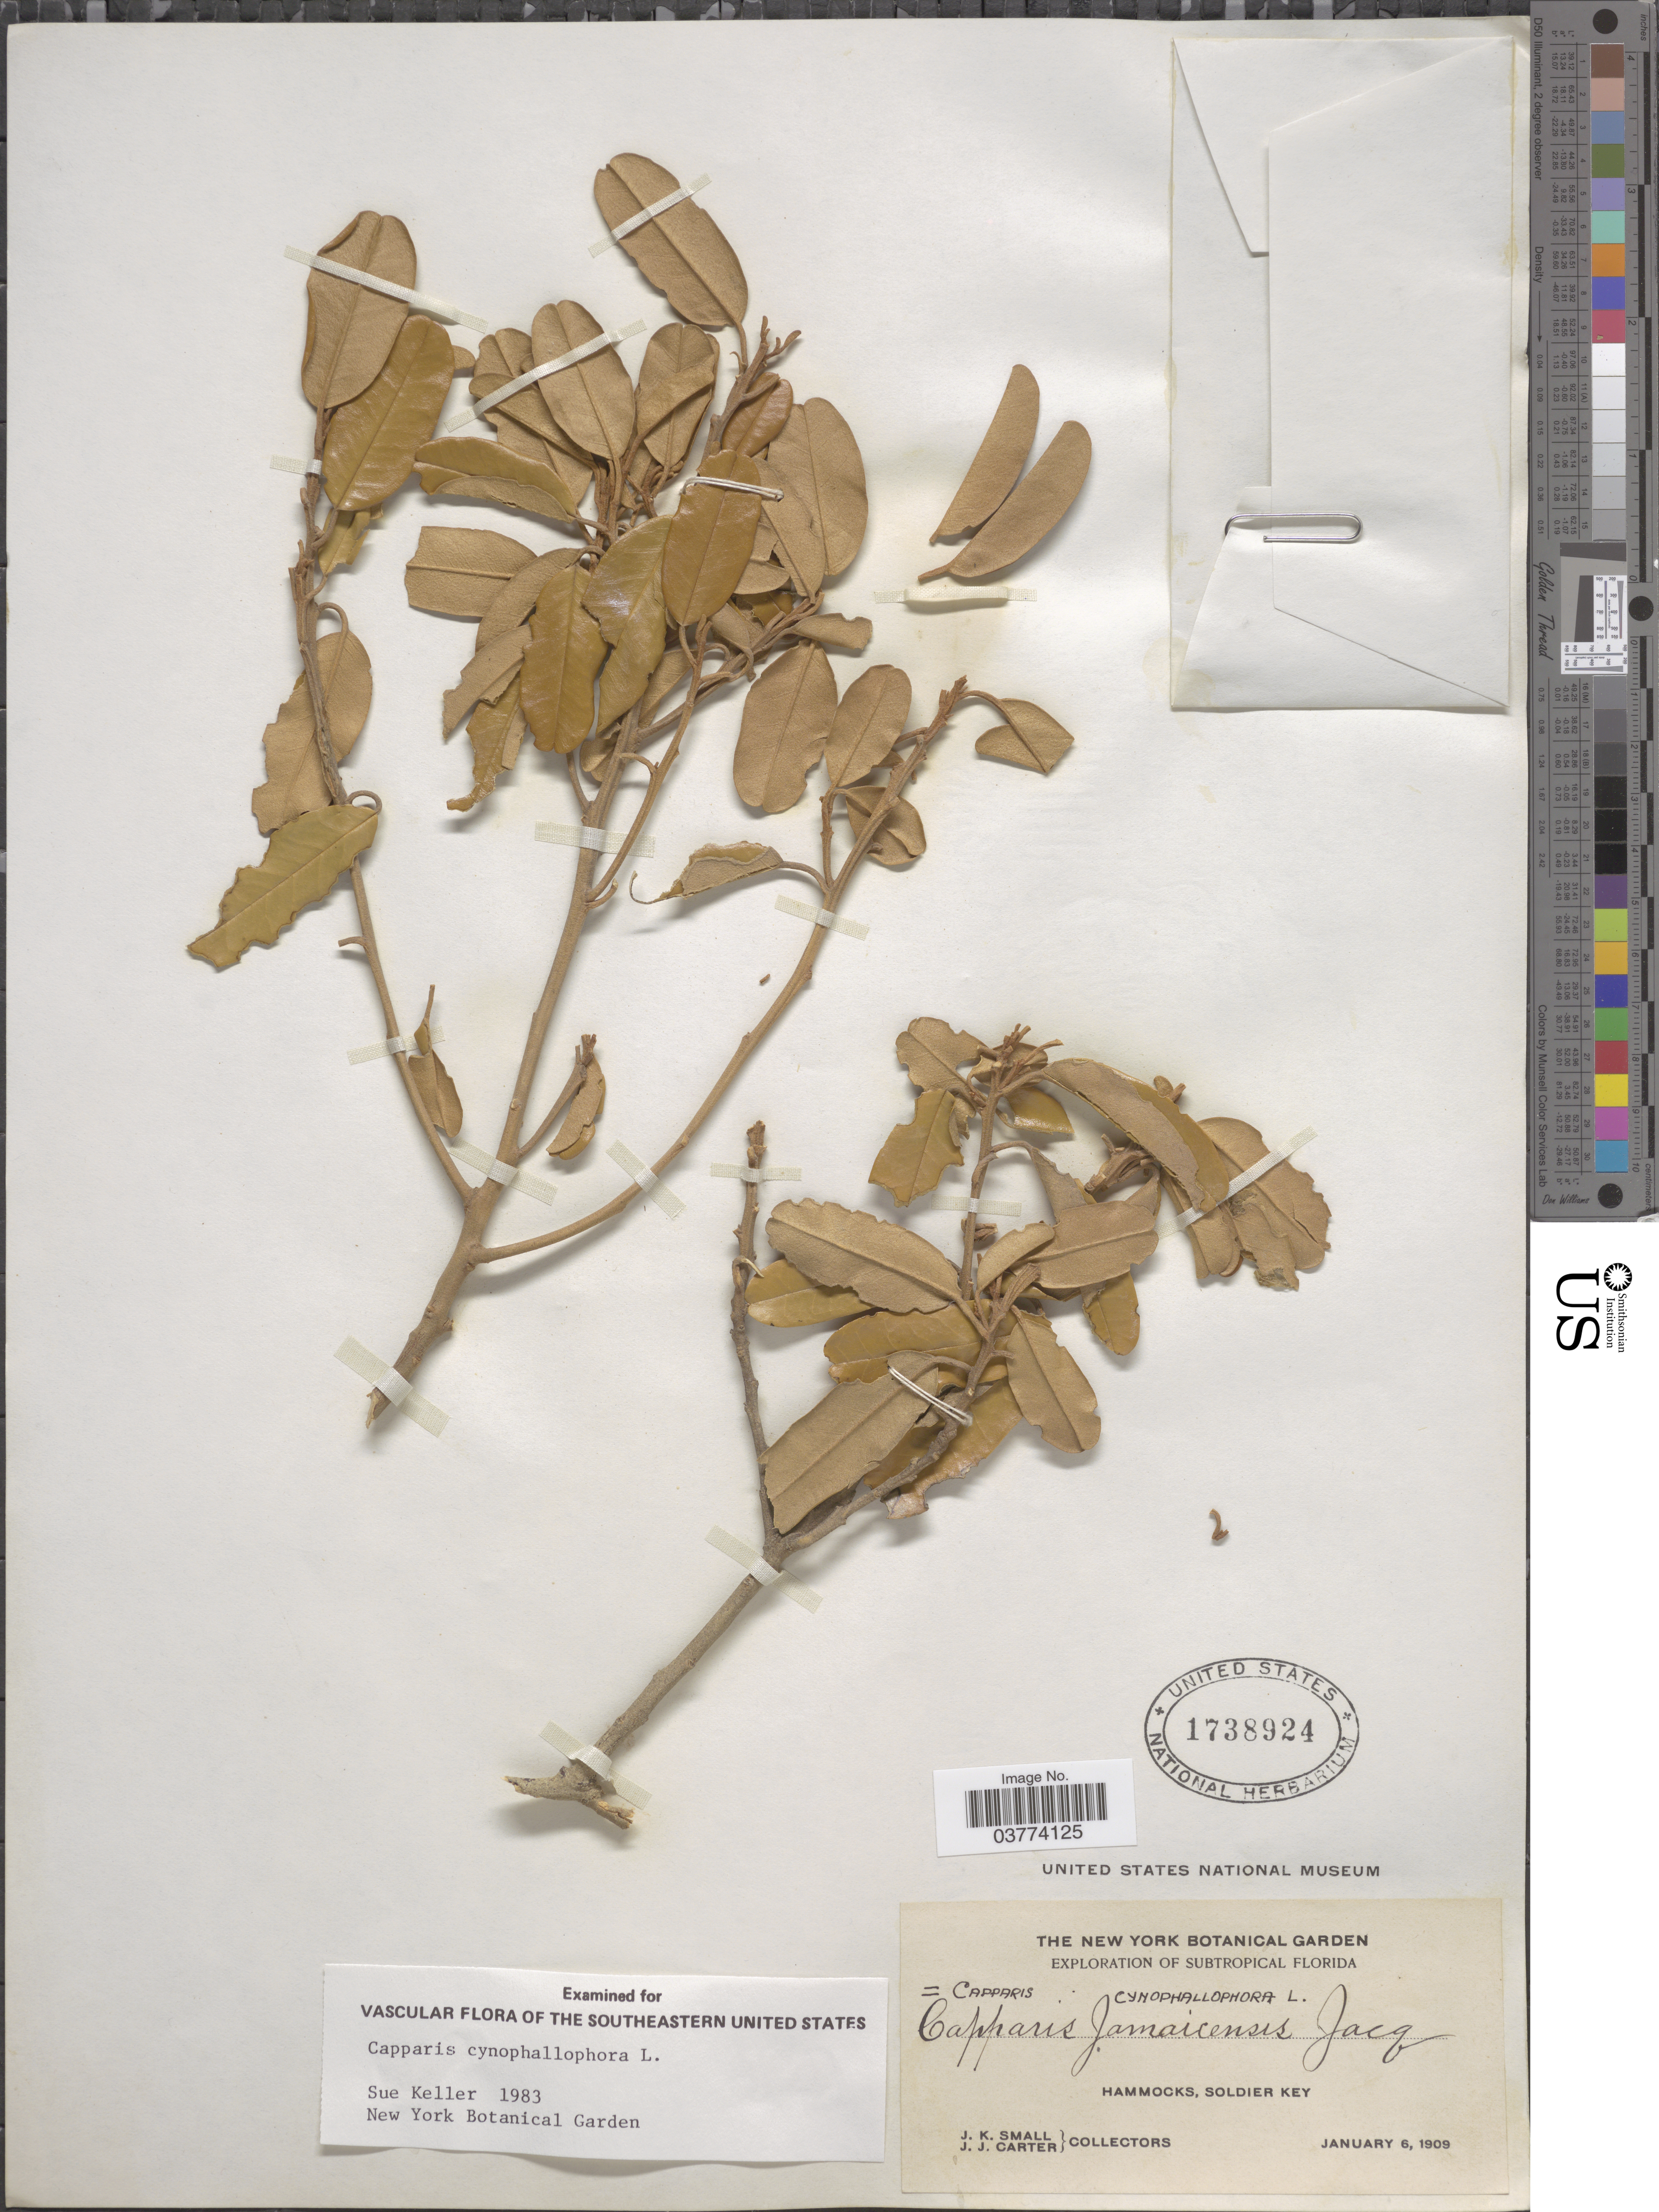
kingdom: Plantae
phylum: Tracheophyta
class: Magnoliopsida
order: Brassicales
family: Capparaceae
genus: Quadrella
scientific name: Quadrella cynophallophora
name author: (L.) Hutch.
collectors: J. K. Small & J. Carter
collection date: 1909-01-06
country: United States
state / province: Florida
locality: Subtropical Florida. Hammocks, Soldier Key.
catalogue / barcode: US 1738924